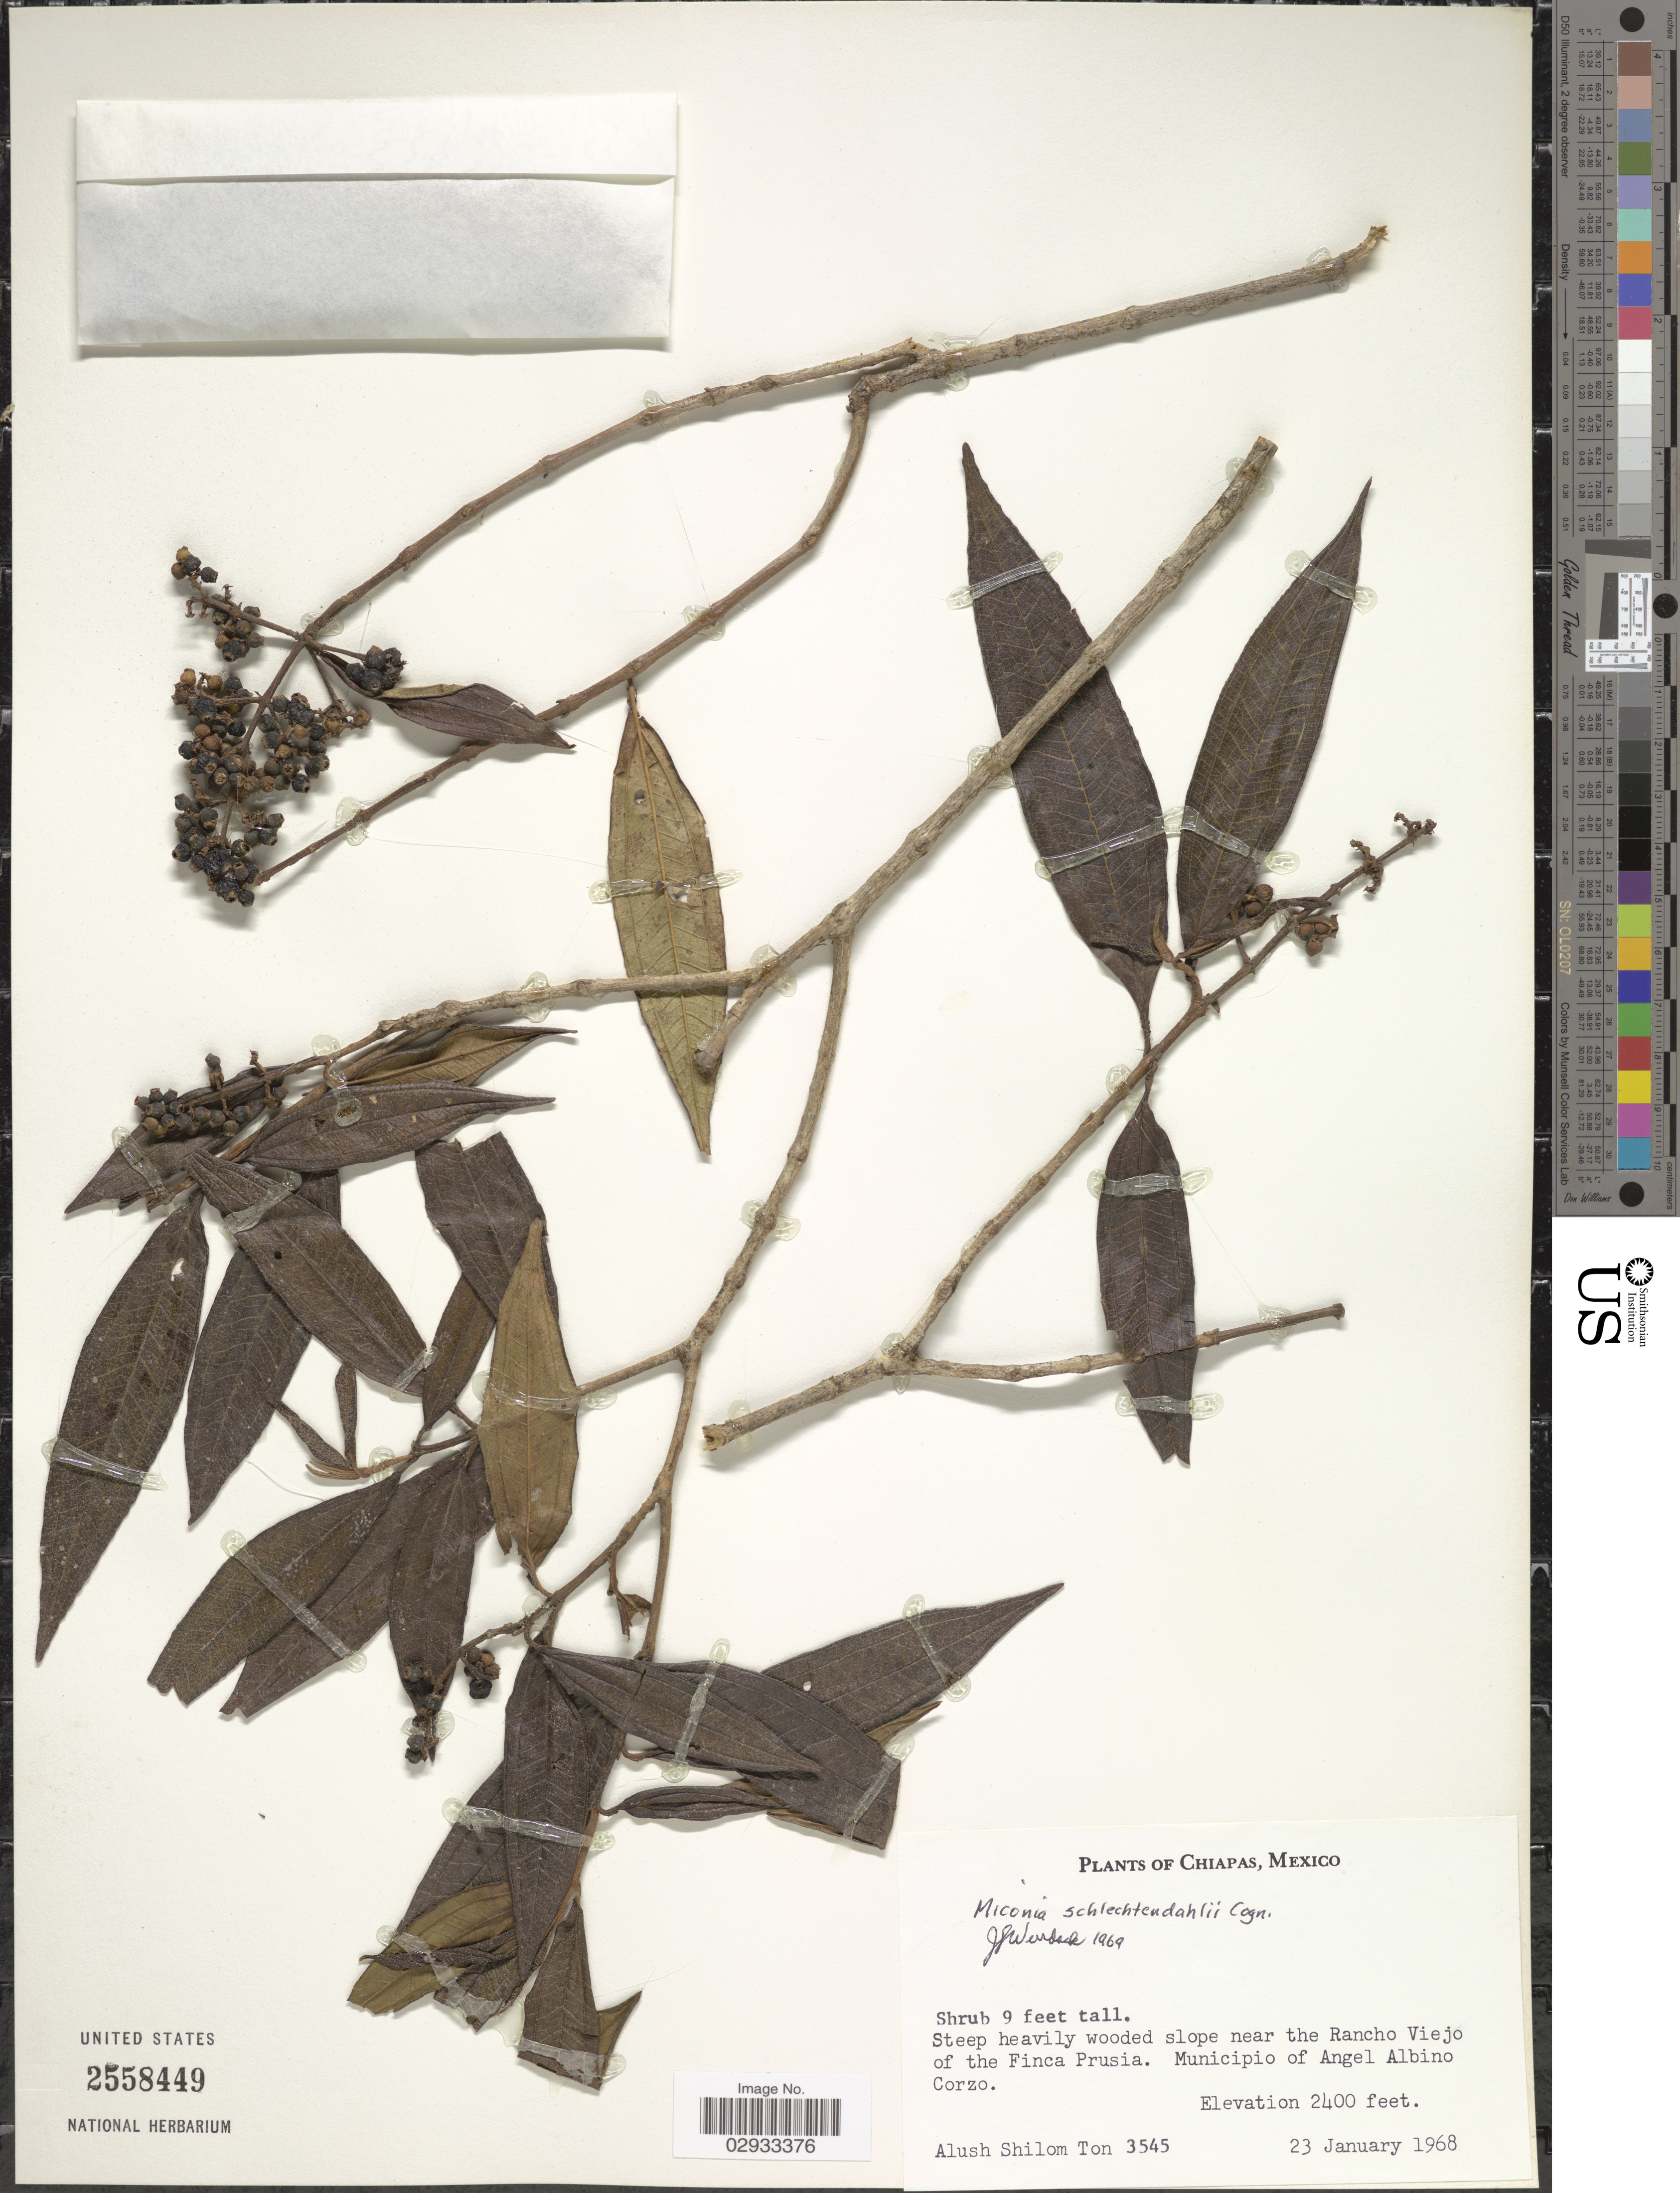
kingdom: Plantae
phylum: Tracheophyta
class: Magnoliopsida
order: Myrtales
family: Melastomataceae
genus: Miconia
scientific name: Miconia schlechtendalii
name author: Cogn. in DC.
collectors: A. M. Ton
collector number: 3545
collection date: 1968-01-23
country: Mexico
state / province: Chiapas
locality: Slope near the Rancho Viejo of the Finca Prusia. Municipio of Angel Albino Corzo.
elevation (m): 732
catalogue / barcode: US 2558449